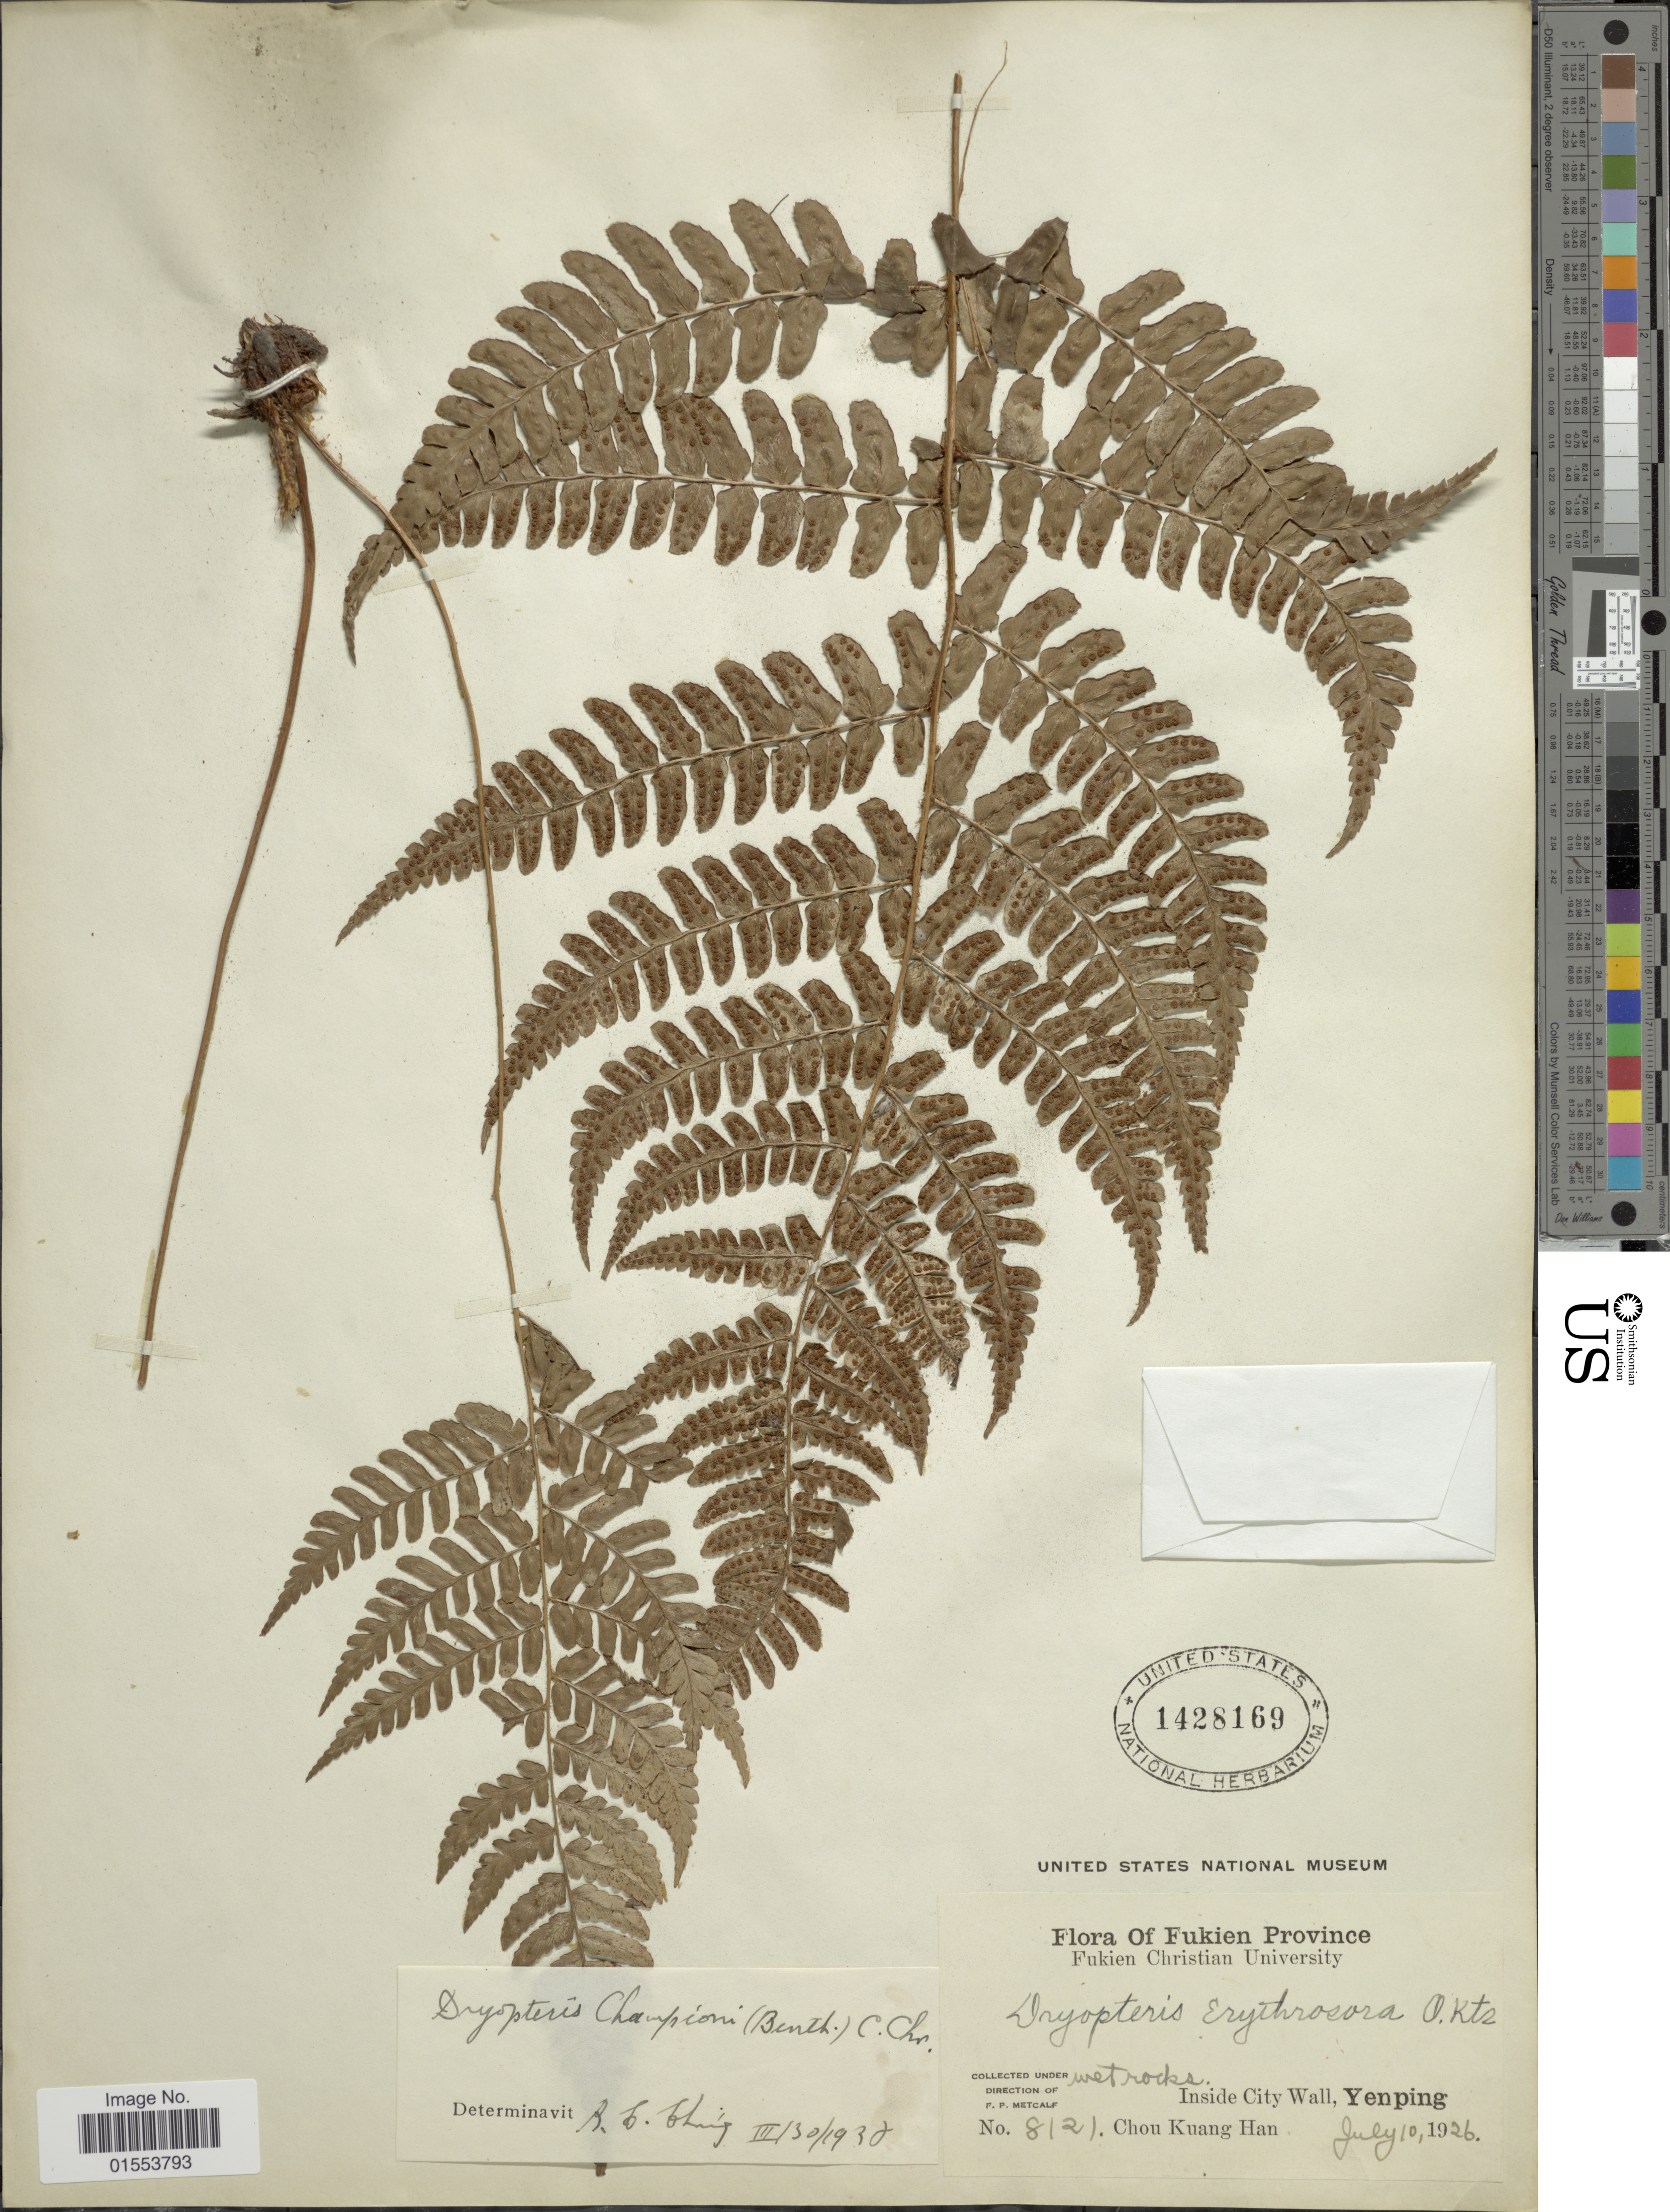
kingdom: Plantae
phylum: Tracheophyta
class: Polypodiopsida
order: Polypodiales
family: Dryopteridaceae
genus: Dryopteris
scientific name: Dryopteris championii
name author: (Benth.) C. Chr.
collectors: Chou Kuang Han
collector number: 8121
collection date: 1926-07-10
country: China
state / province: Fujian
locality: Fukien Province, Inside city Wall, Yenping.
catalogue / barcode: US 1428169